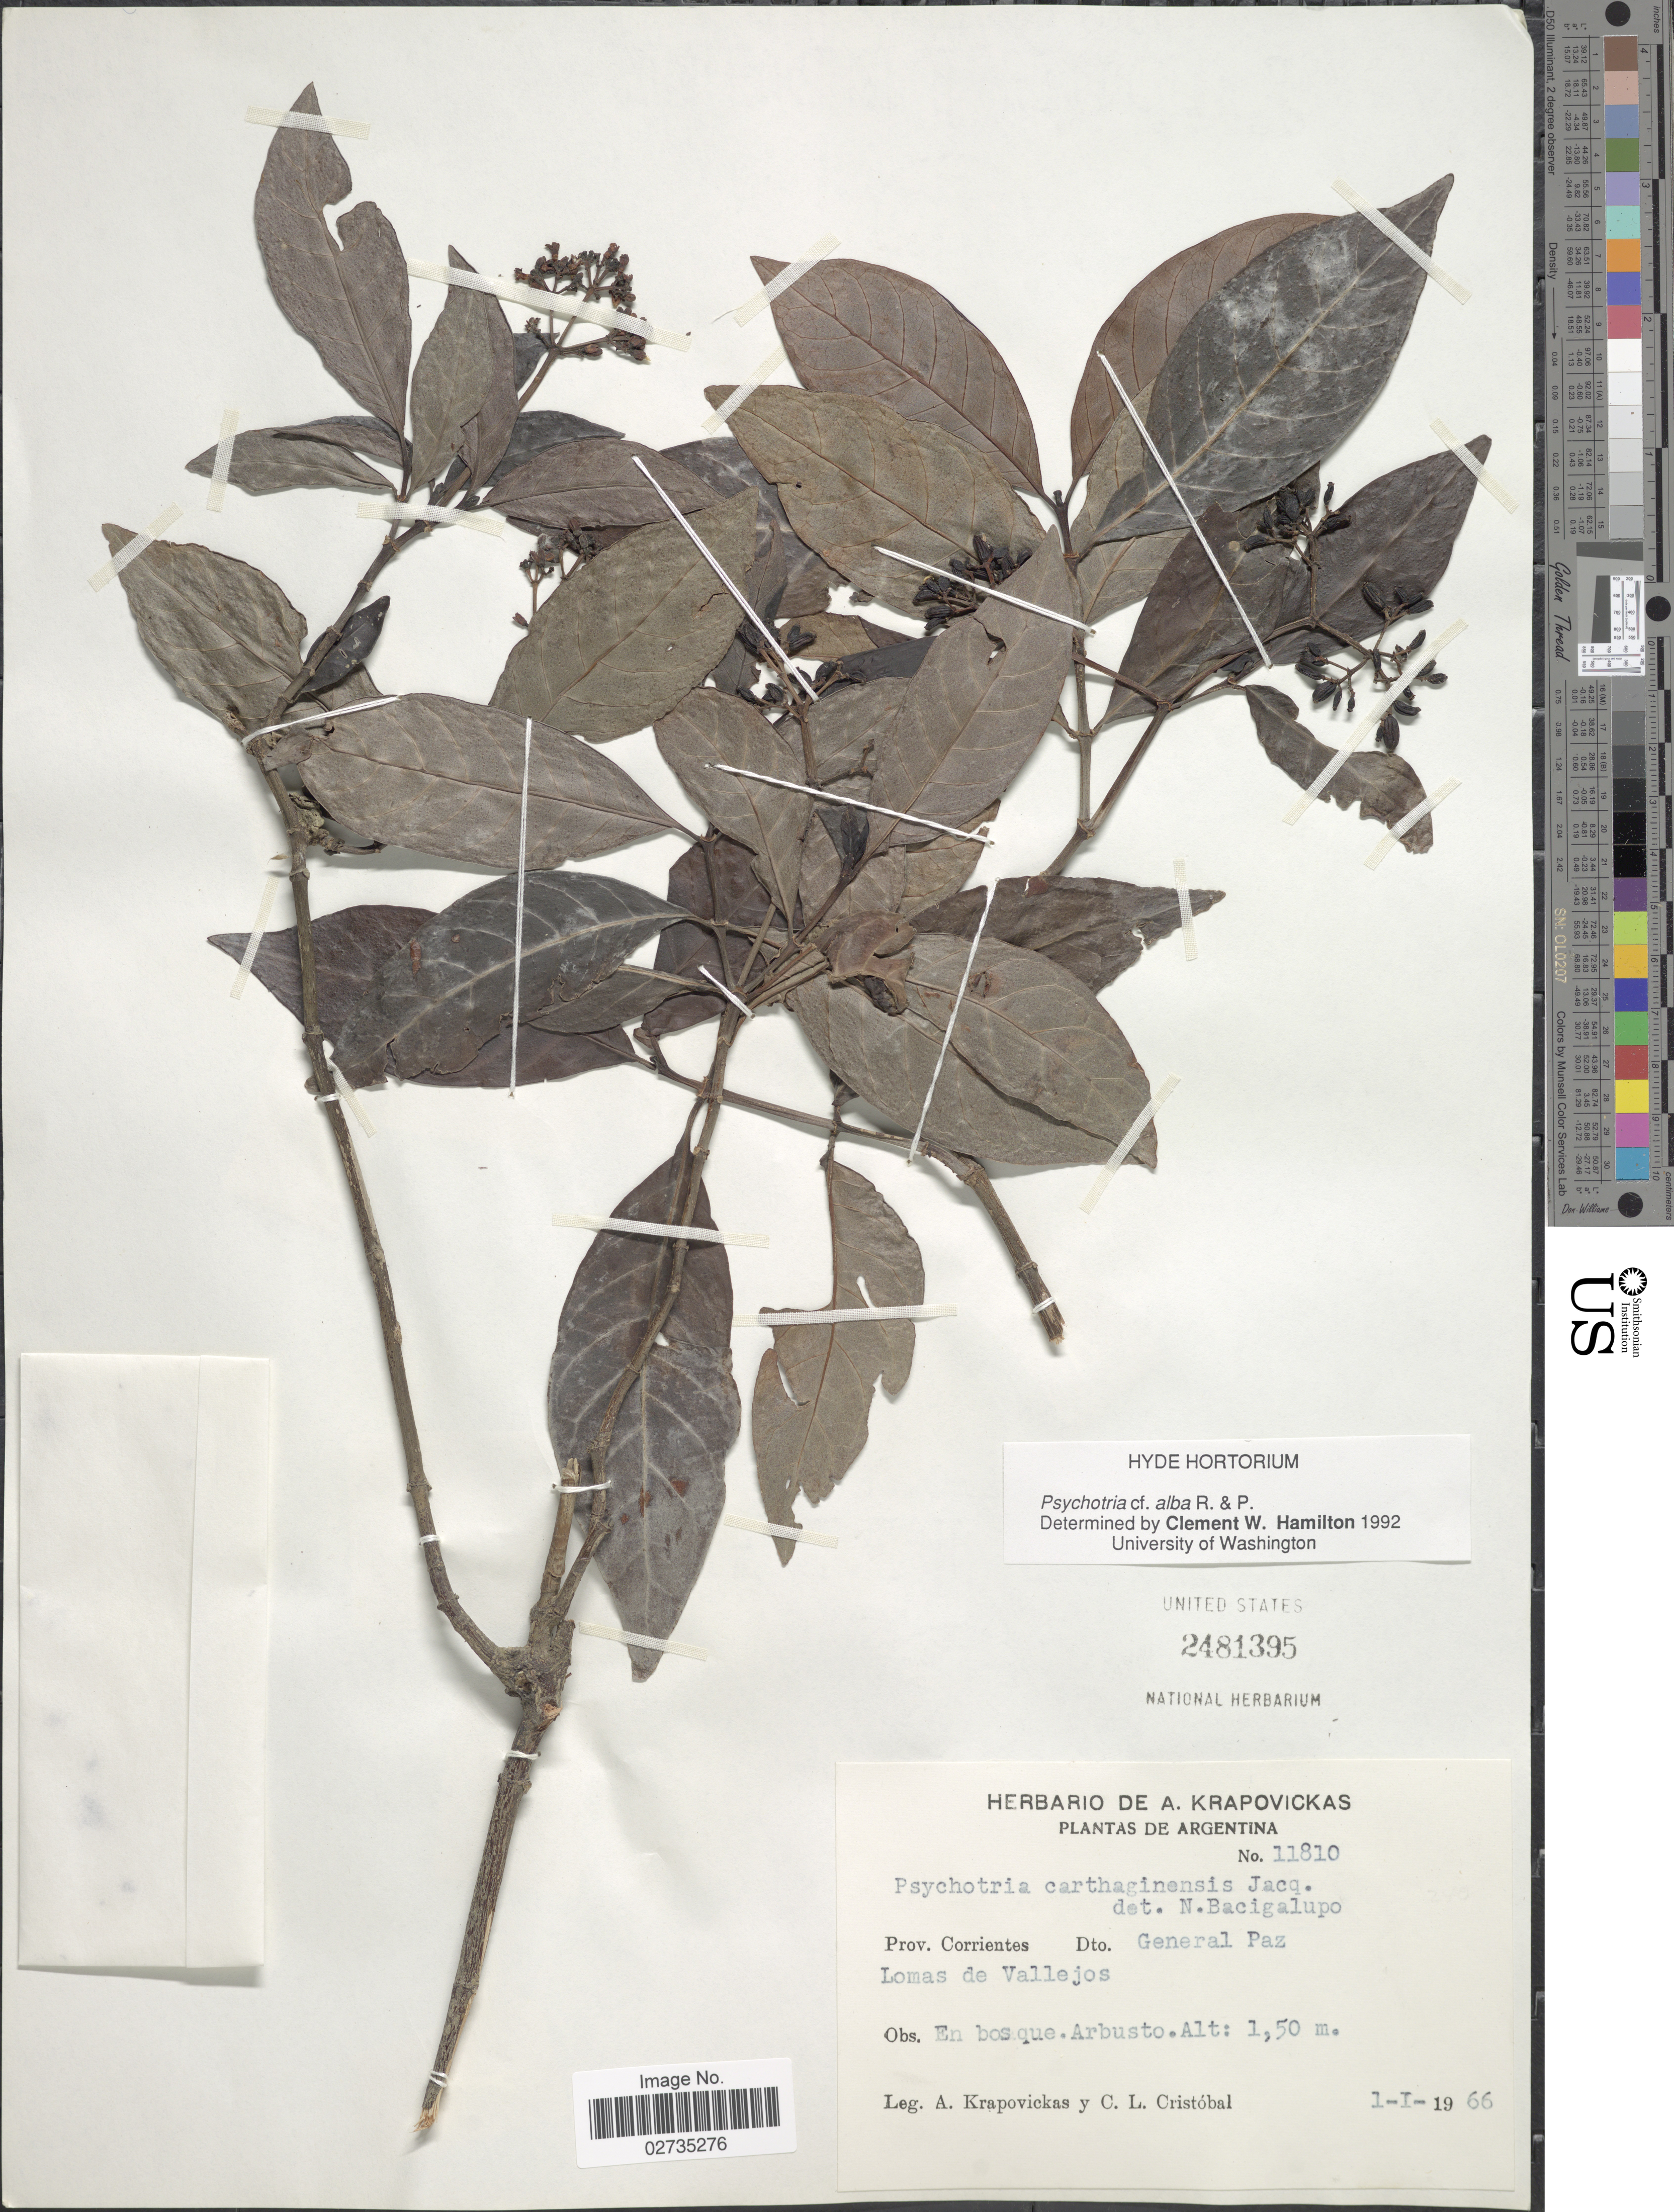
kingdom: Plantae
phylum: Tracheophyta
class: Magnoliopsida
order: Gentianales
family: Rubiaceae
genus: Psychotria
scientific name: Psychotria alba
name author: Ruiz & Pav.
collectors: A. Krapovickas & C. L. Cristóbal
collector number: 11810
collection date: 1966-01-01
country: Argentina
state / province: Corrientes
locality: Prov. Corrientes, Dto. General Paz, Lomas de Vallejos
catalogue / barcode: US 2481395